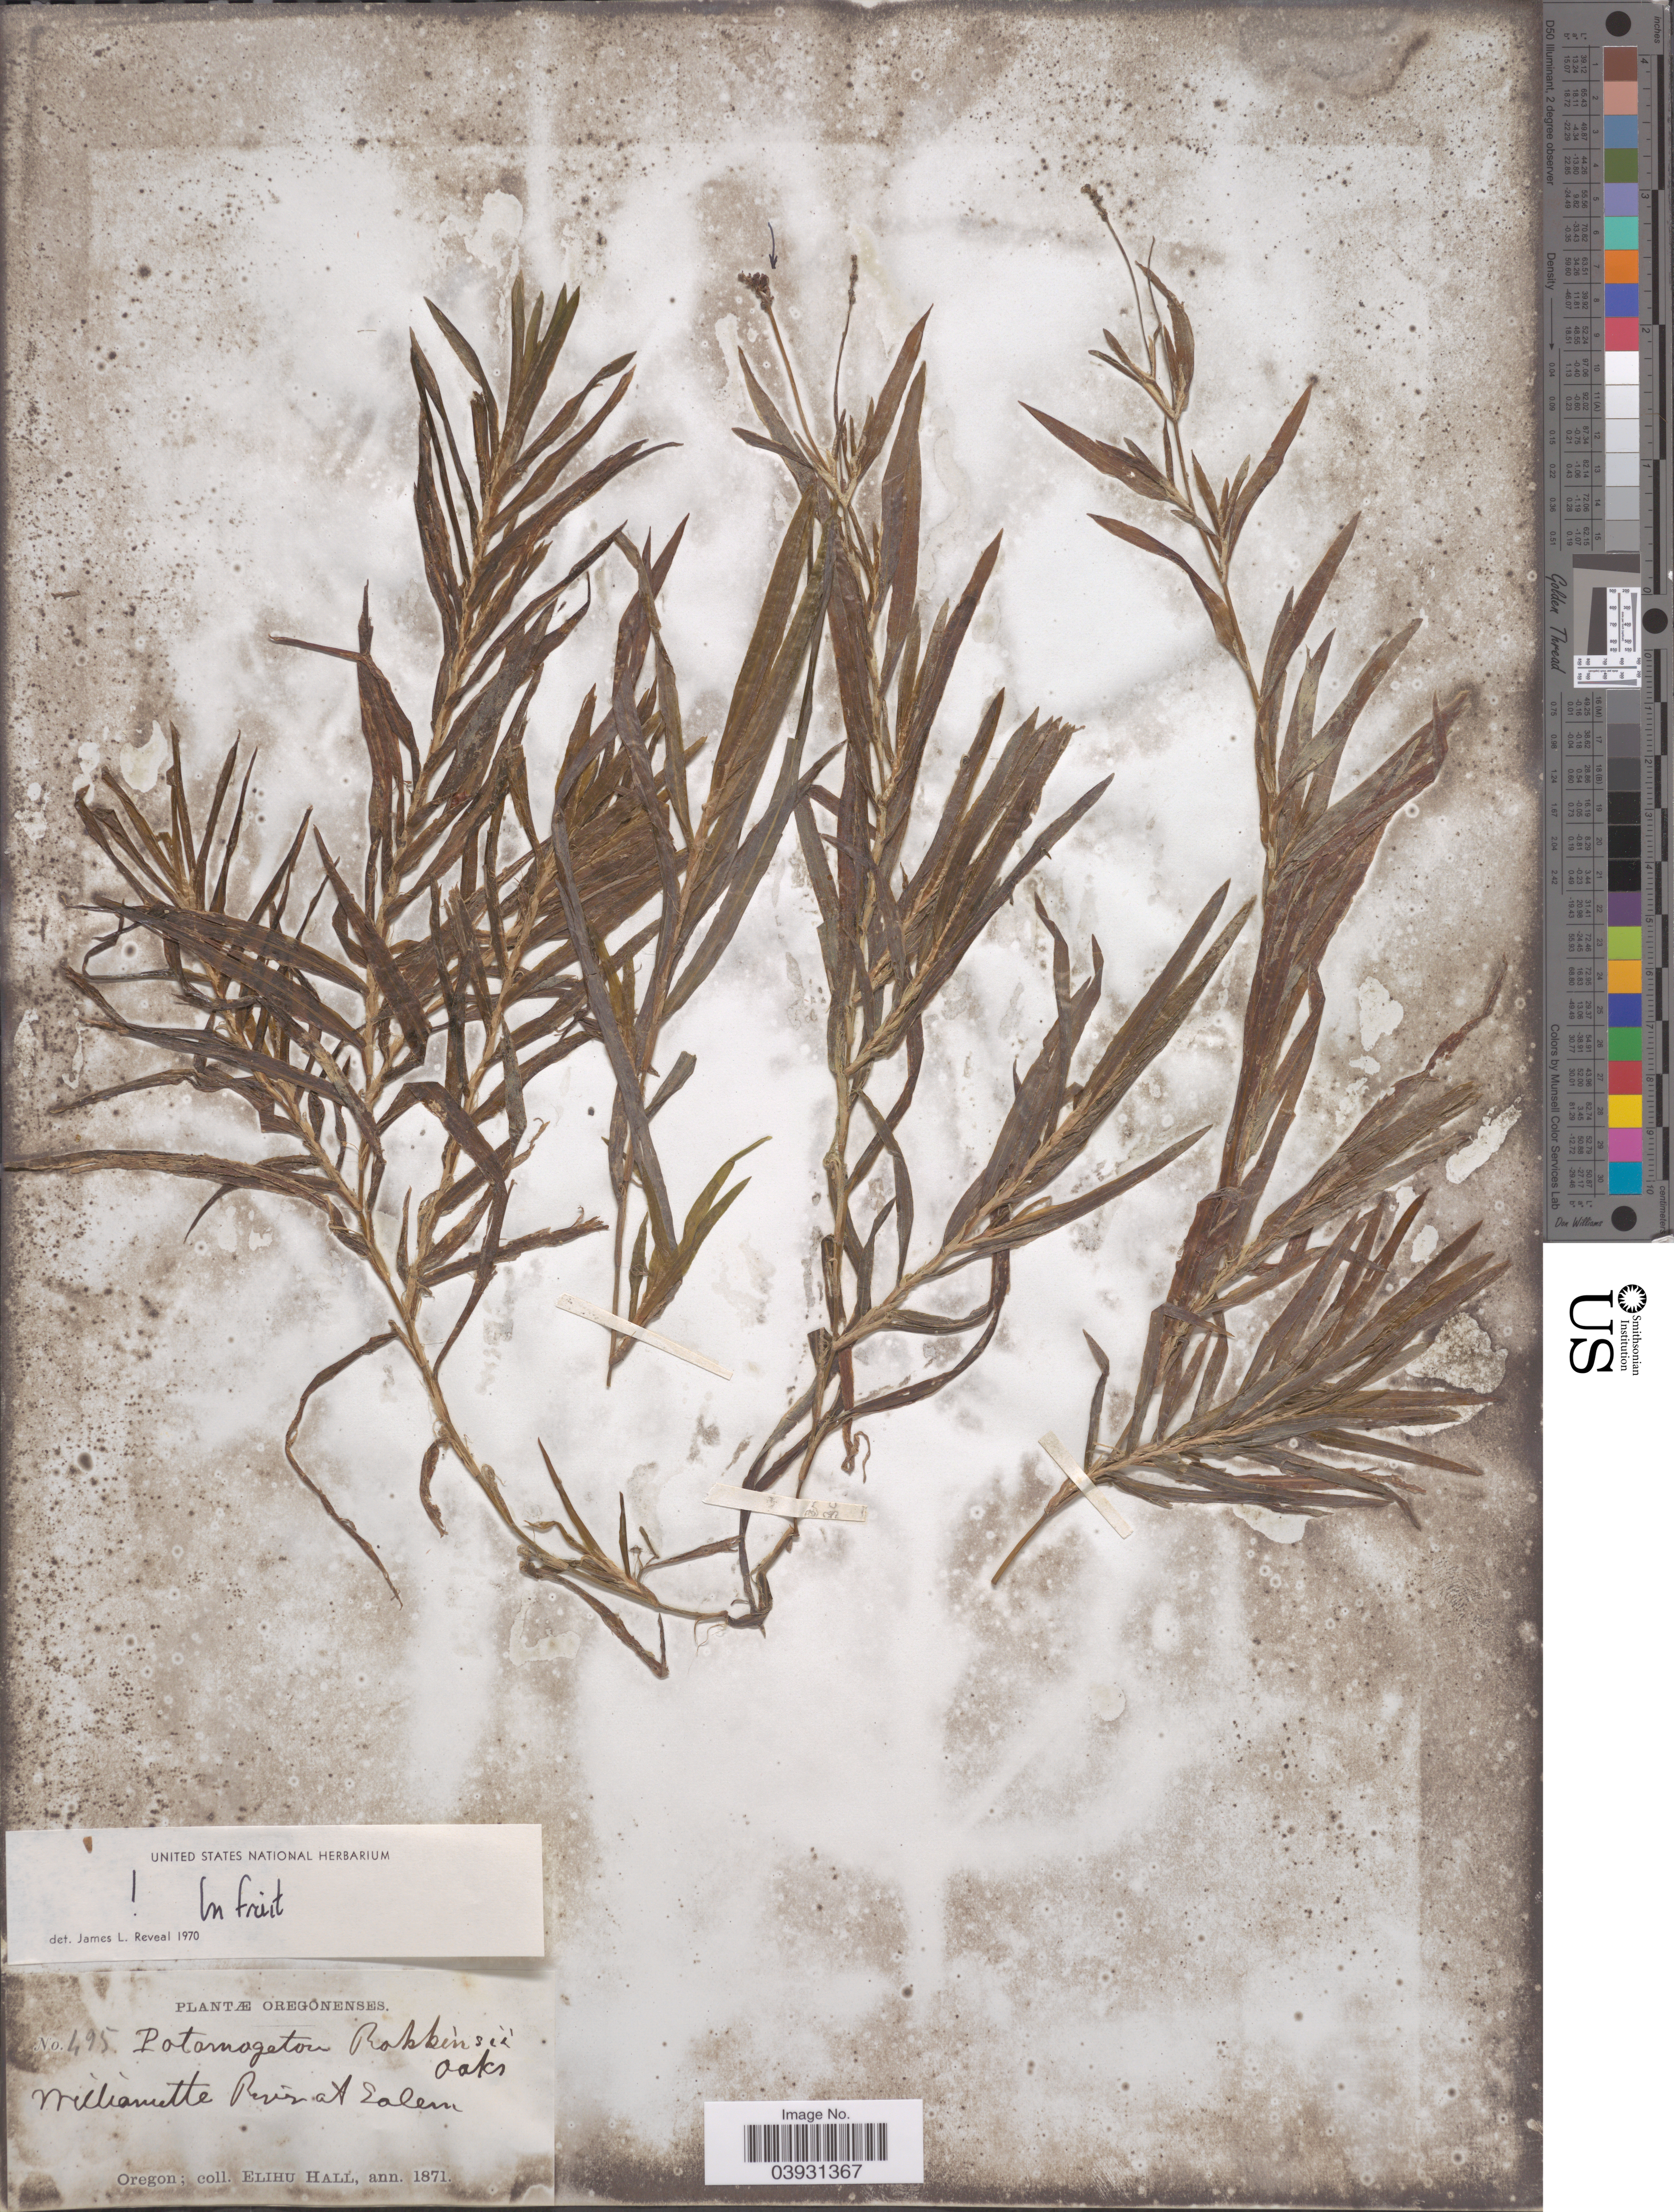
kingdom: Plantae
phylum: Tracheophyta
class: Liliopsida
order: Alismatales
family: Potamogetonaceae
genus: Potamogeton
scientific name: Potamogeton robbinsii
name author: Oakes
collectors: E. Hall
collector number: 495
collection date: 1871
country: United States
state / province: Oregon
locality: Willamette River at Salem.